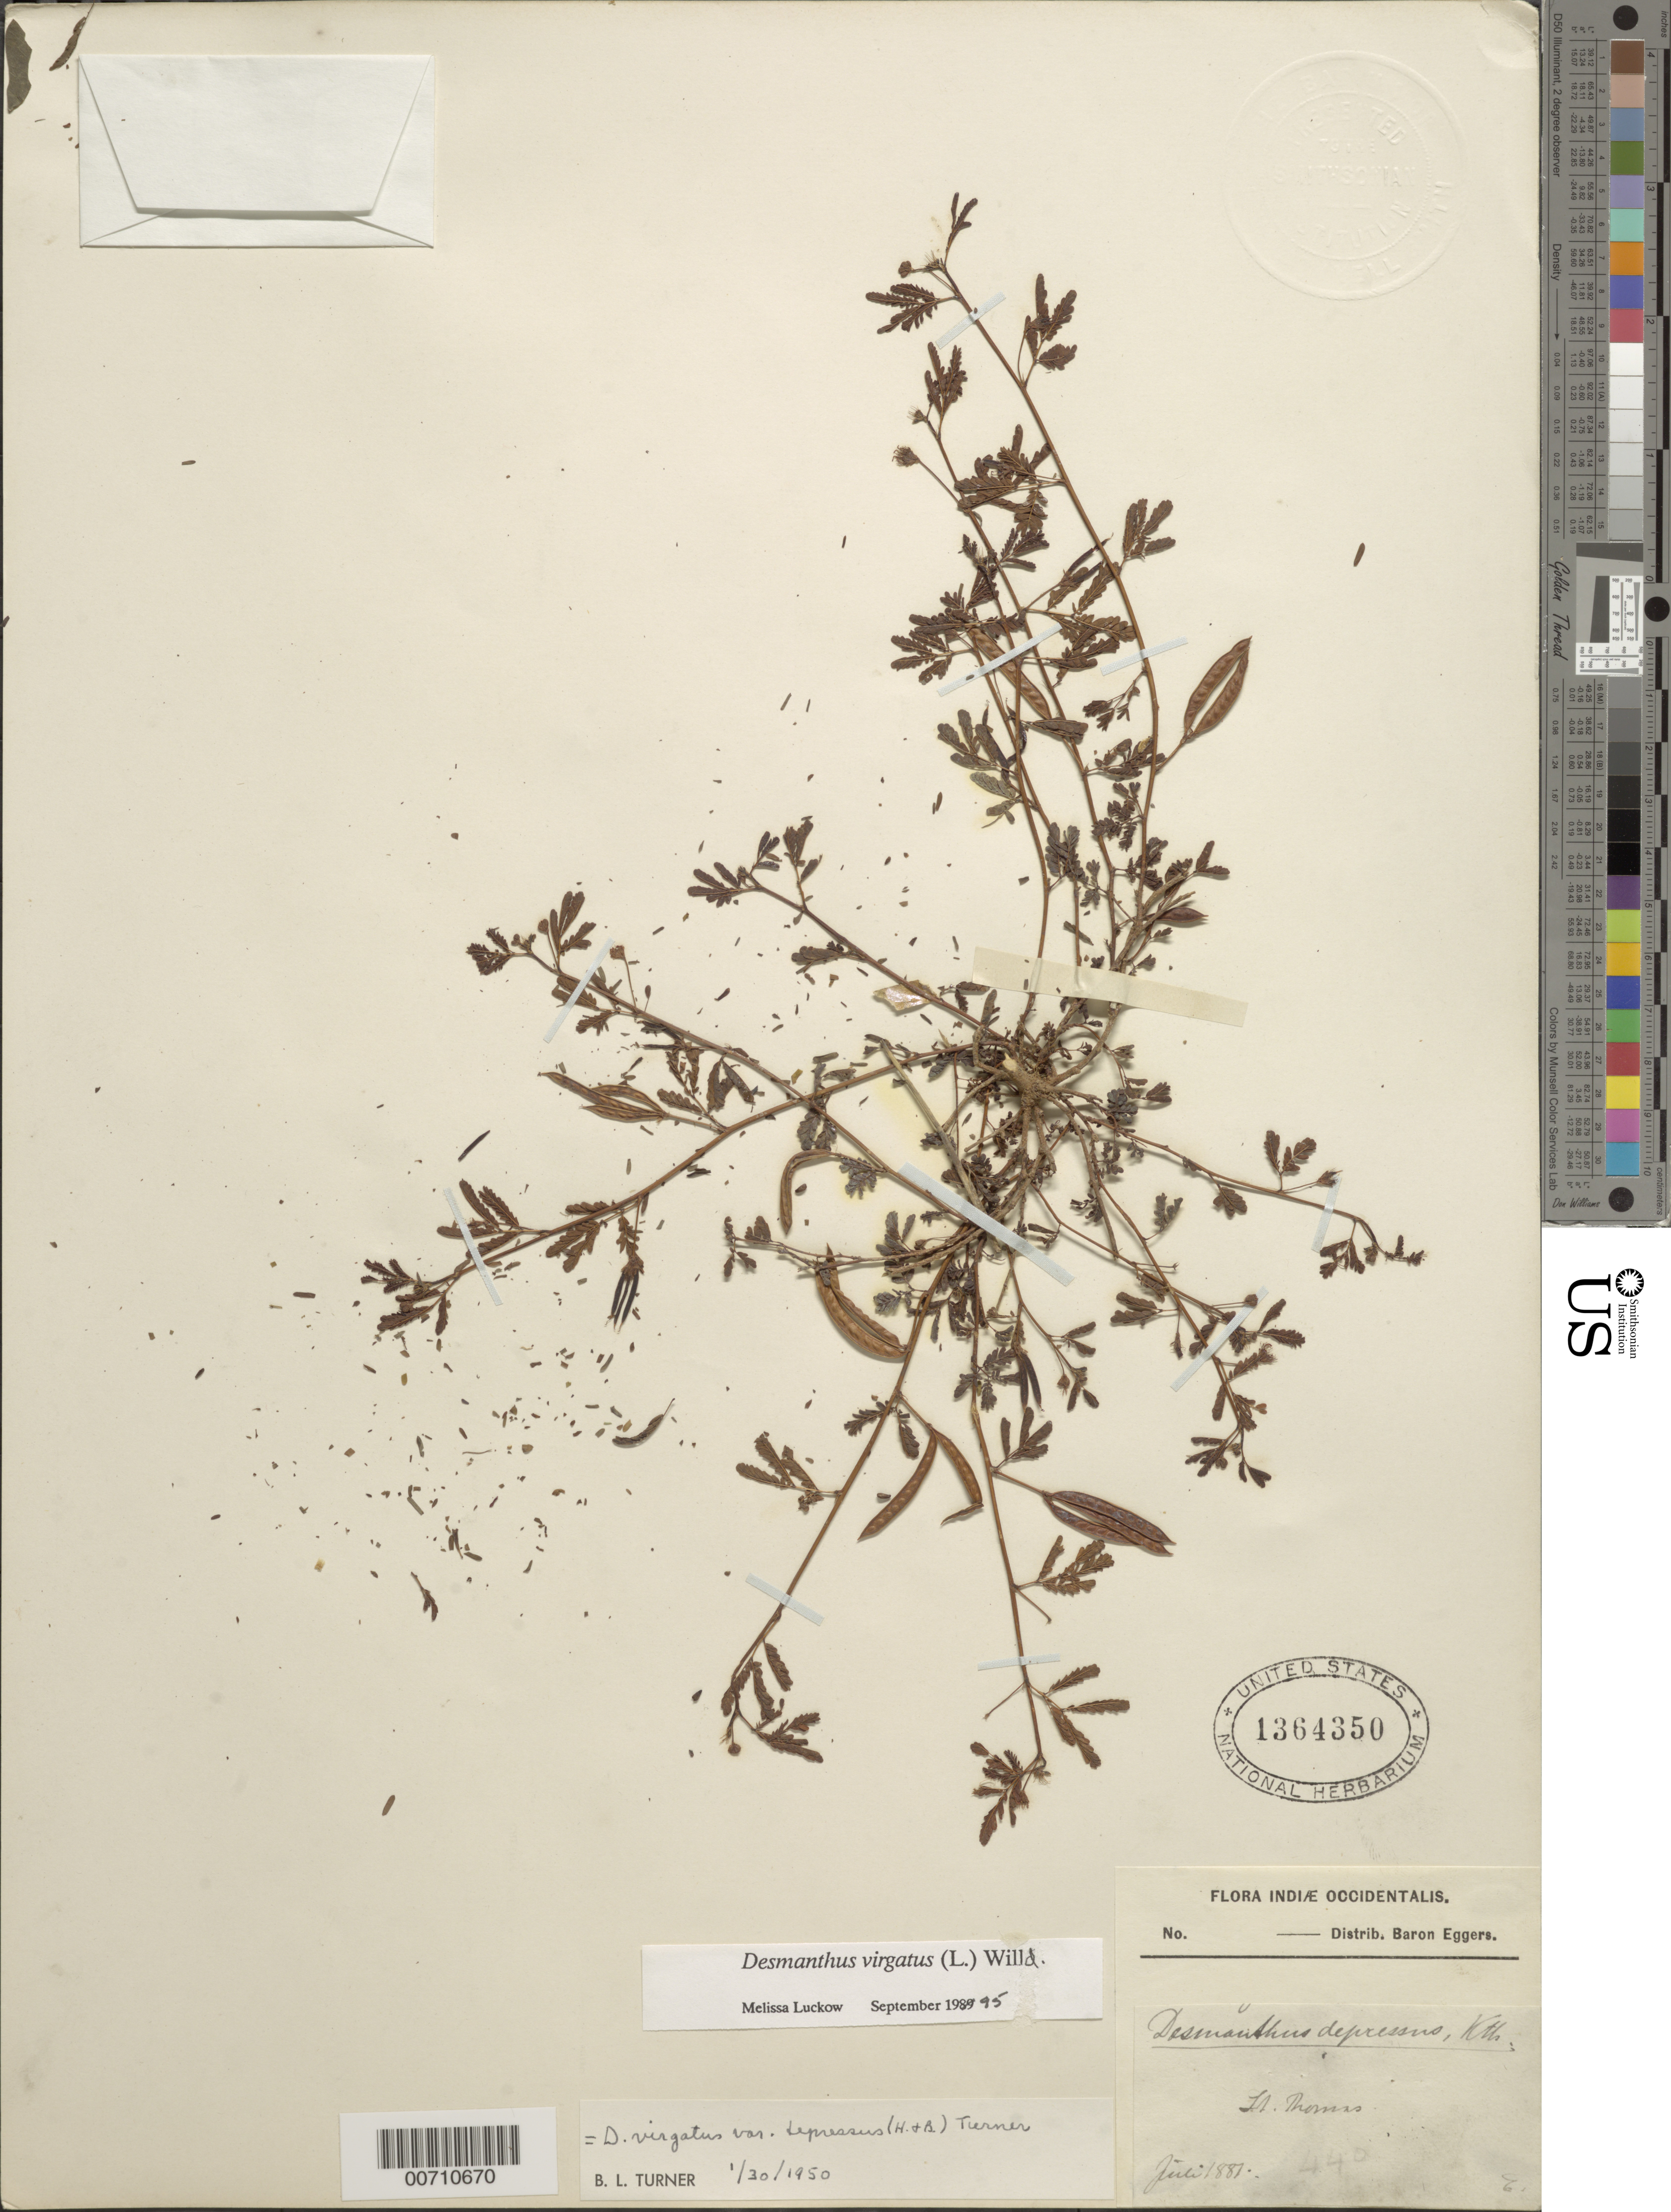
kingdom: Plantae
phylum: Tracheophyta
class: Magnoliopsida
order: Fabales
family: Fabaceae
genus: Desmanthus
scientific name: Desmanthus virgatus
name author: (L.) Willd.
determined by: Luckow, M. A.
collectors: H. F. A. von Eggers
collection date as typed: Jul 1881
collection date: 1881-07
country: U.S. Virgin Islands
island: St. Thomas Island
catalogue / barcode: US 1364350